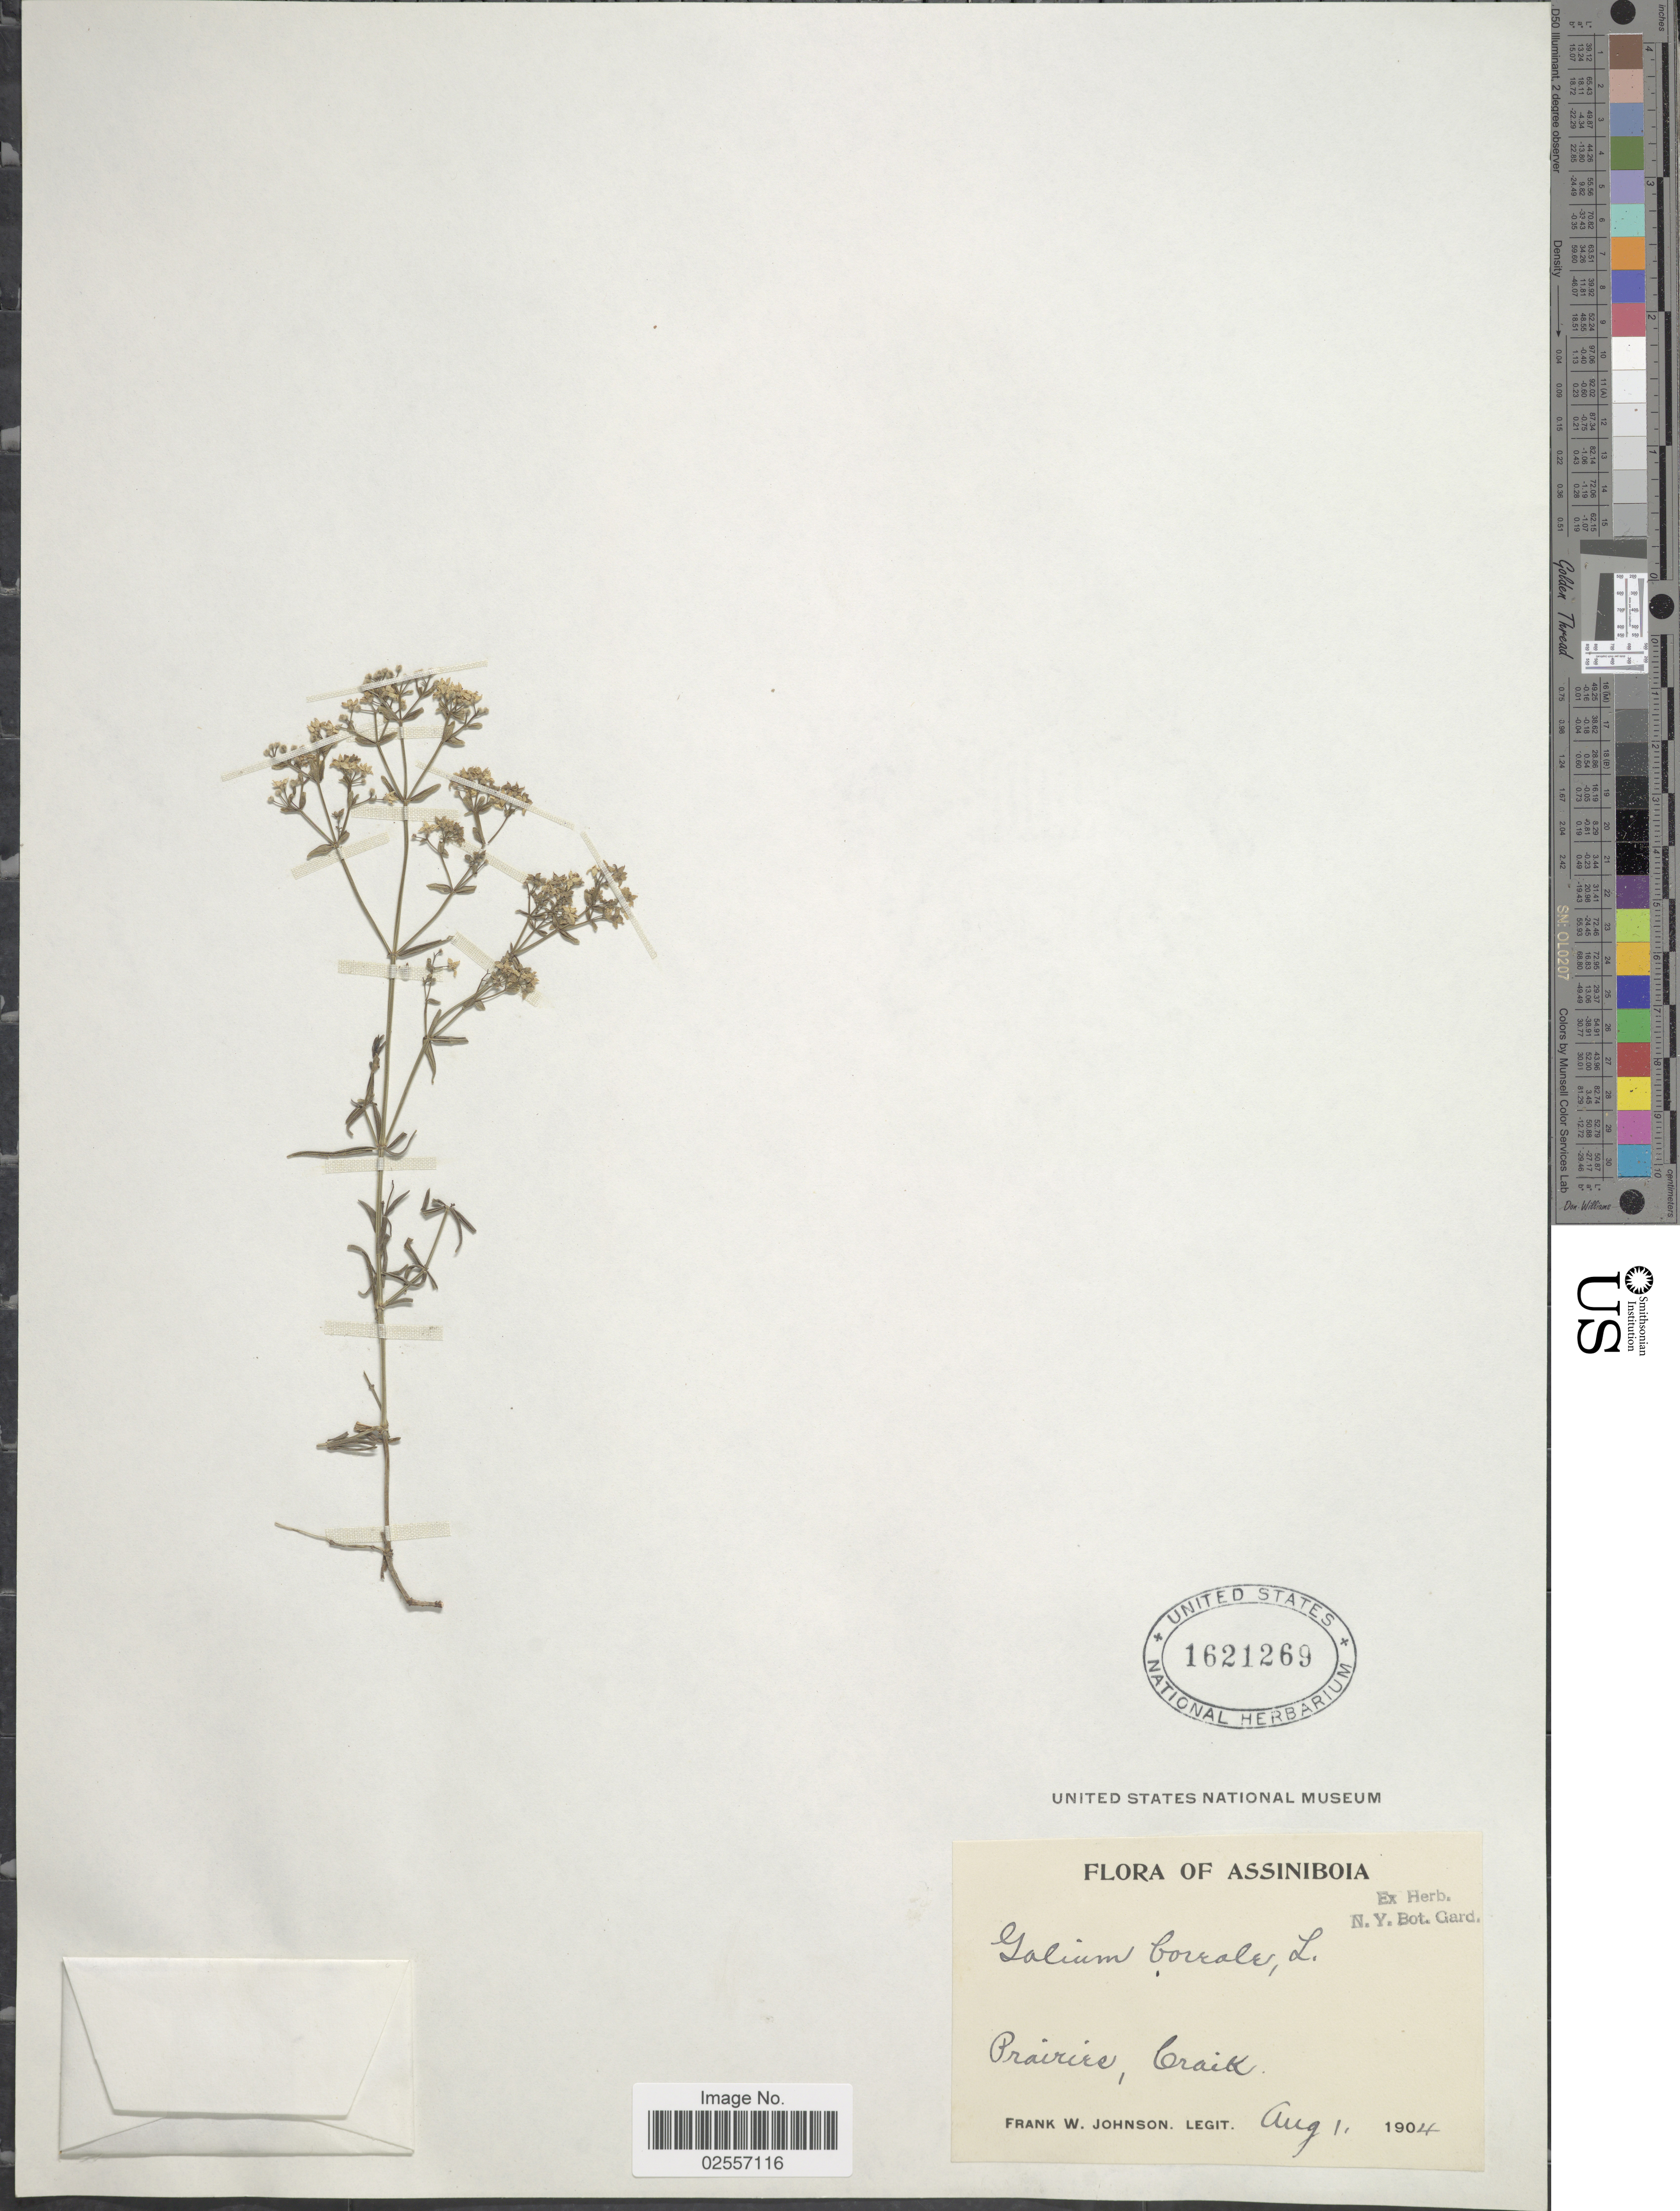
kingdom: Plantae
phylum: Tracheophyta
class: Magnoliopsida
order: Gentianales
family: Rubiaceae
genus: Galium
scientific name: Galium boreale L.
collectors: F. W. Johnson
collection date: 1904-08-01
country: Canada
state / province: Saskatchewan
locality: Assiniboia. Prairies, Craik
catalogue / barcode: US 1621269